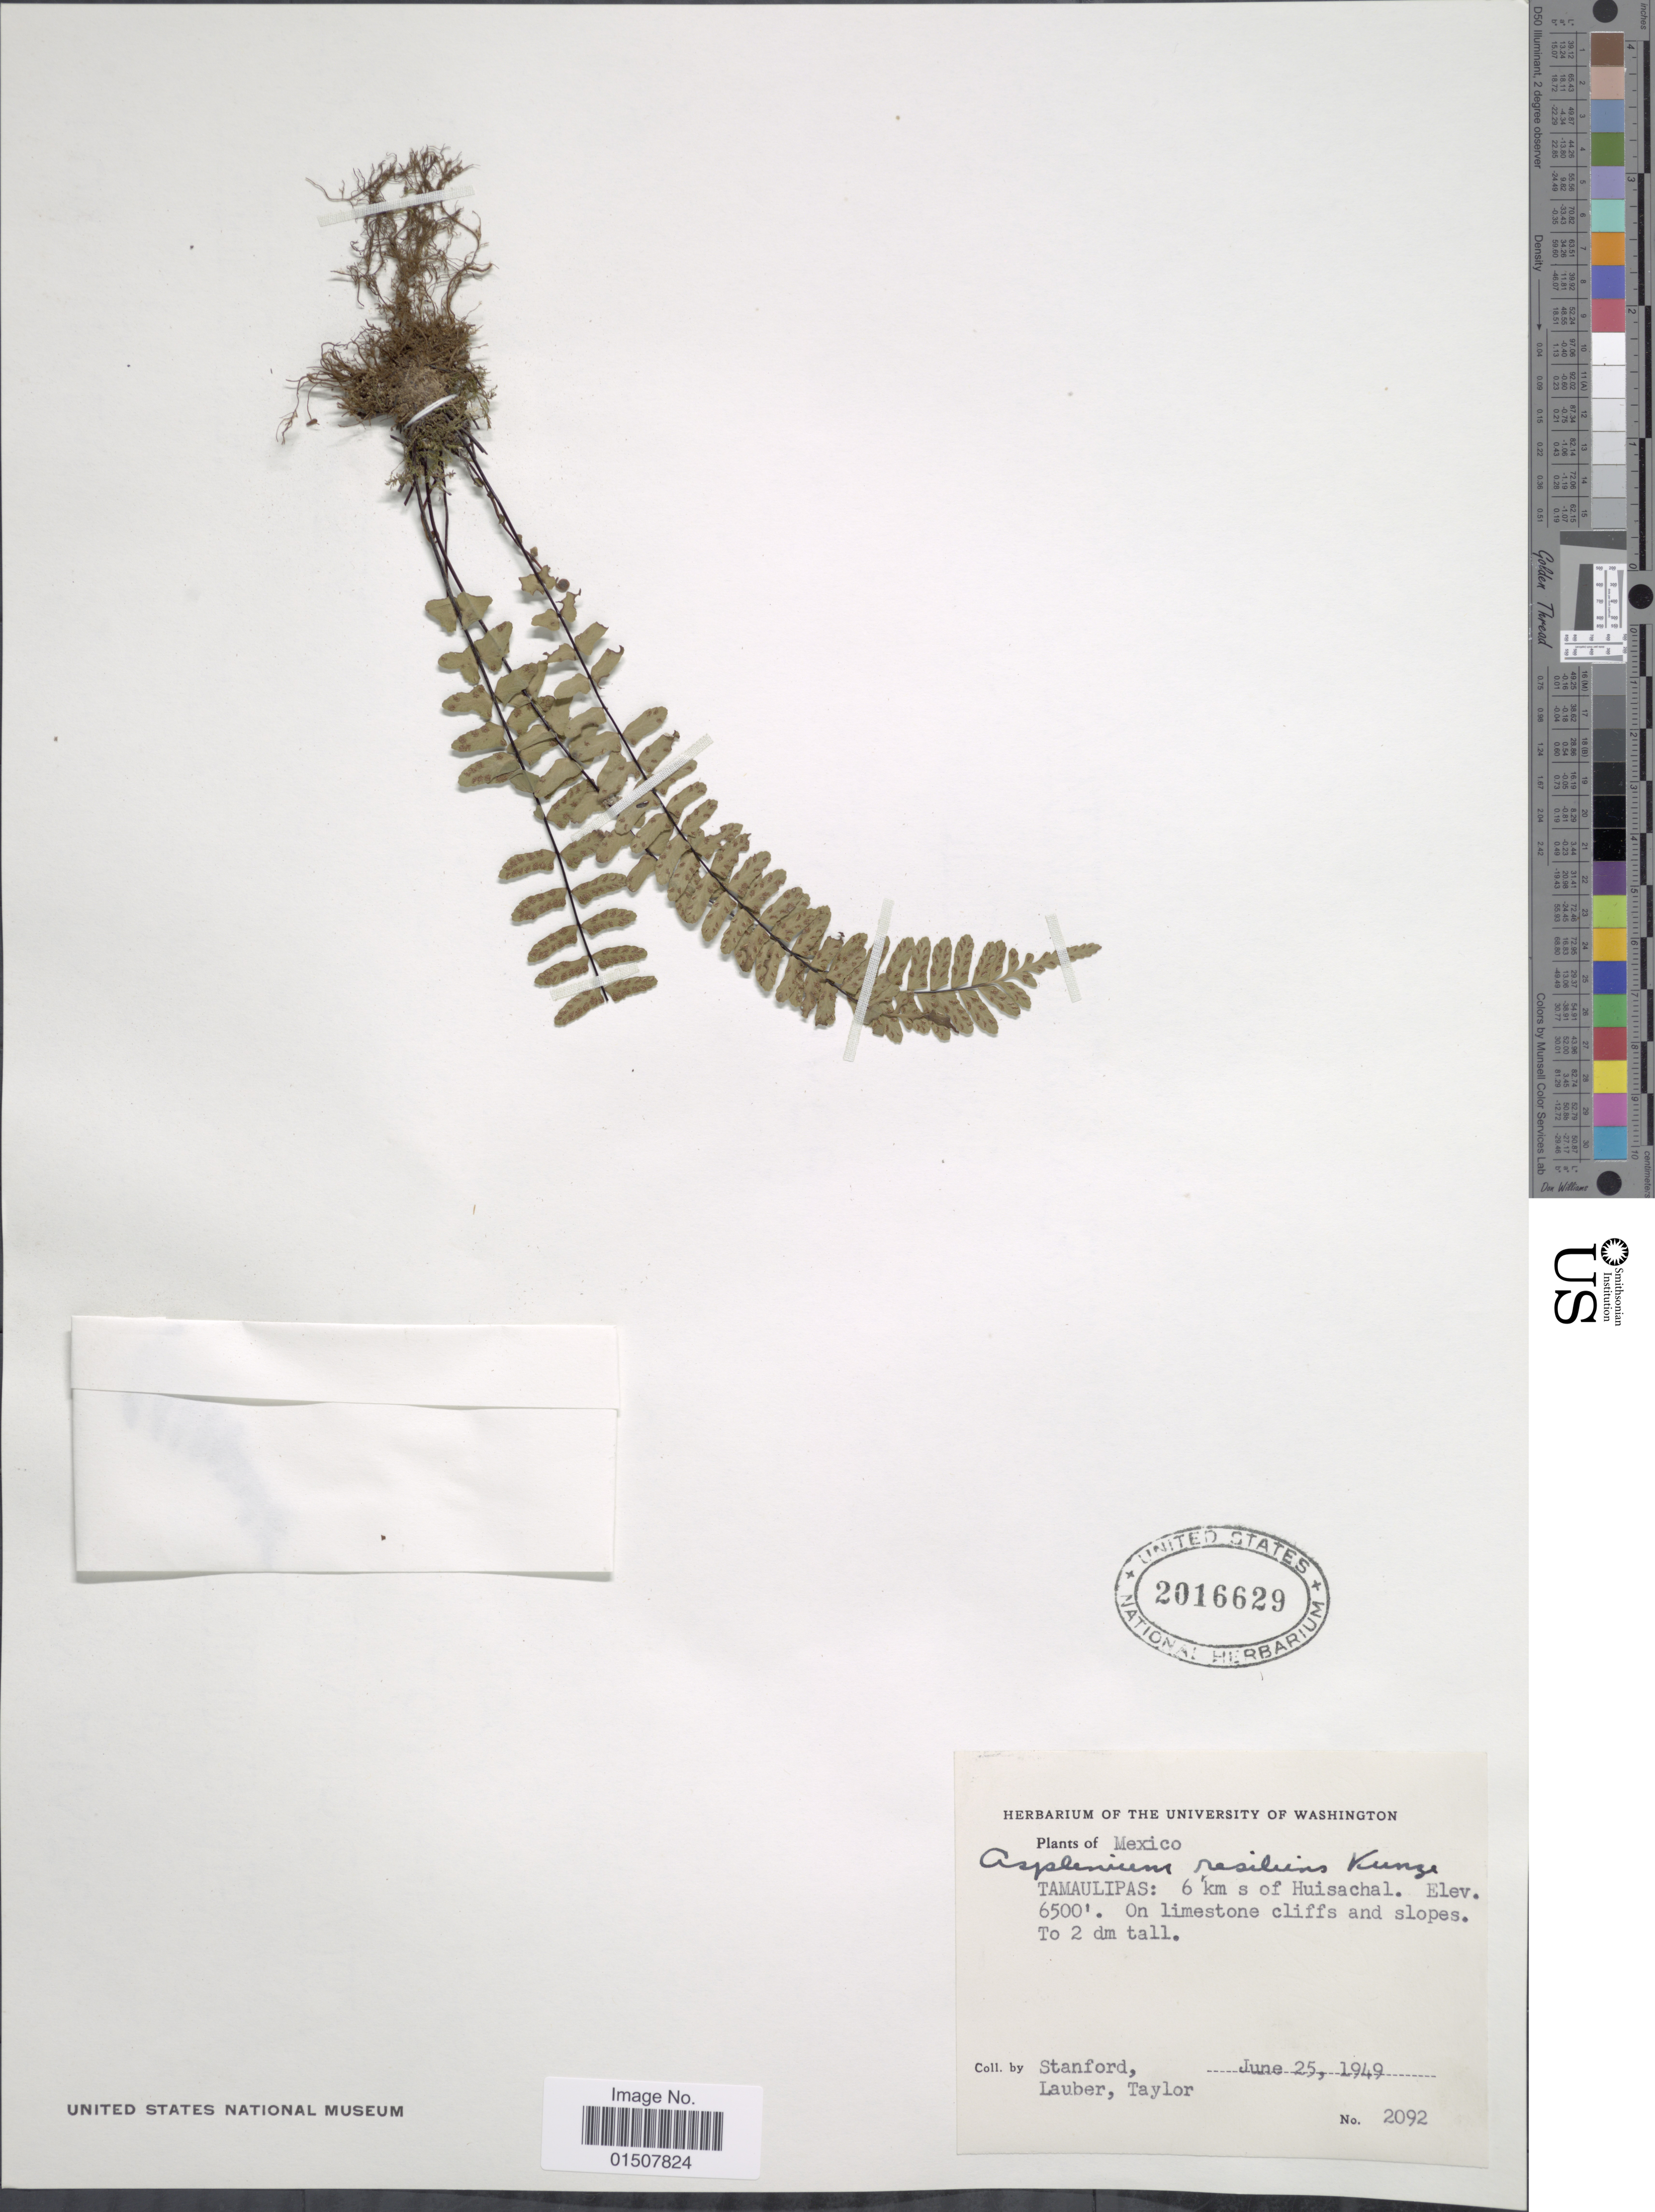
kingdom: Plantae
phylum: Tracheophyta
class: Polypodiopsida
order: Polypodiales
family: Aspleniaceae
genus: Asplenium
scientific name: Asplenium resiliens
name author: Kunze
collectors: -. Stanford, -- Taylor & Lauber, --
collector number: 2092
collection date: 1949-06-25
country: Mexico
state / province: Tamaulipas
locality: Tamaulipas: 6 km s of Huisachel . On limestone cliffs and slopes. To 2 dm tall.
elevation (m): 1981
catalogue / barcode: US 2016629